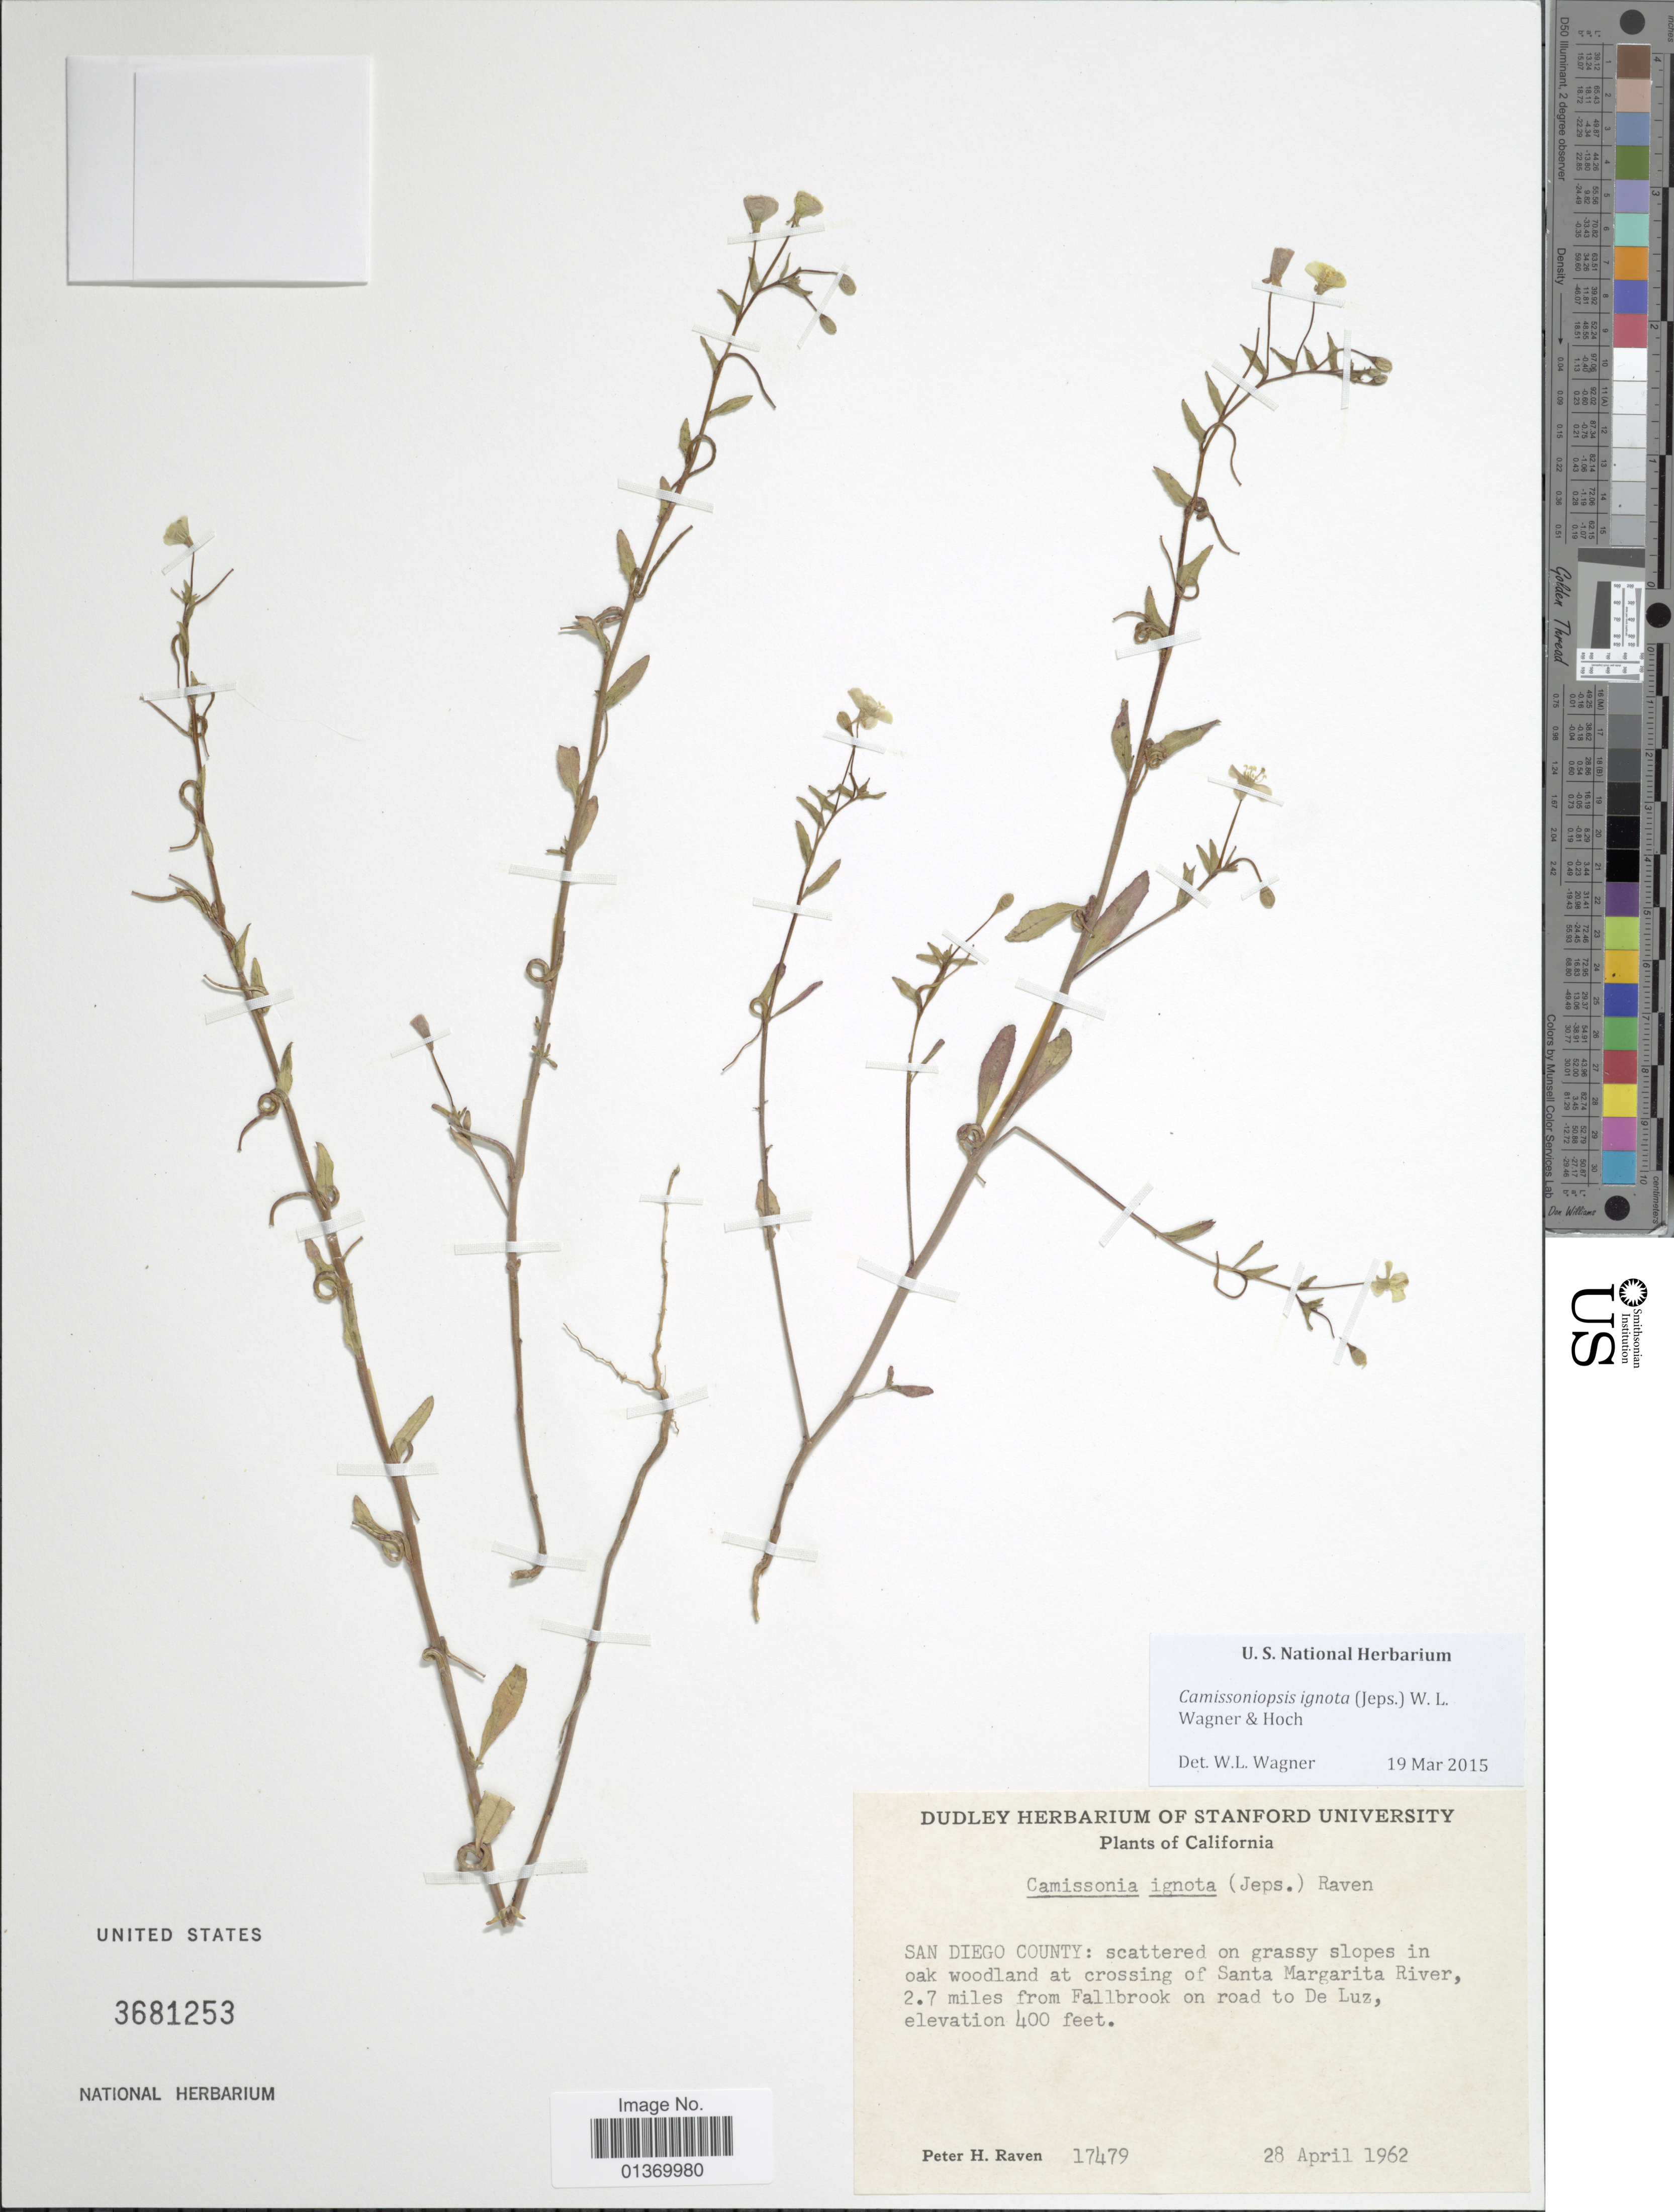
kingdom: Plantae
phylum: Tracheophyta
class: Magnoliopsida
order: Myrtales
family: Onagraceae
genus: Camissoniopsis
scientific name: Camissoniopsis ignota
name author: (Jeps.) W.L. Wagner & Hoch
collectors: P. H. Raven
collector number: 17479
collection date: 1962-04-28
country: United States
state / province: California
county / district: San Diego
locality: San Diego County: oak woodland at crossing of Santa Margarita River, 2.7 miles from Fallbrook on road to De Luz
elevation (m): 122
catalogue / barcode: US 3681253